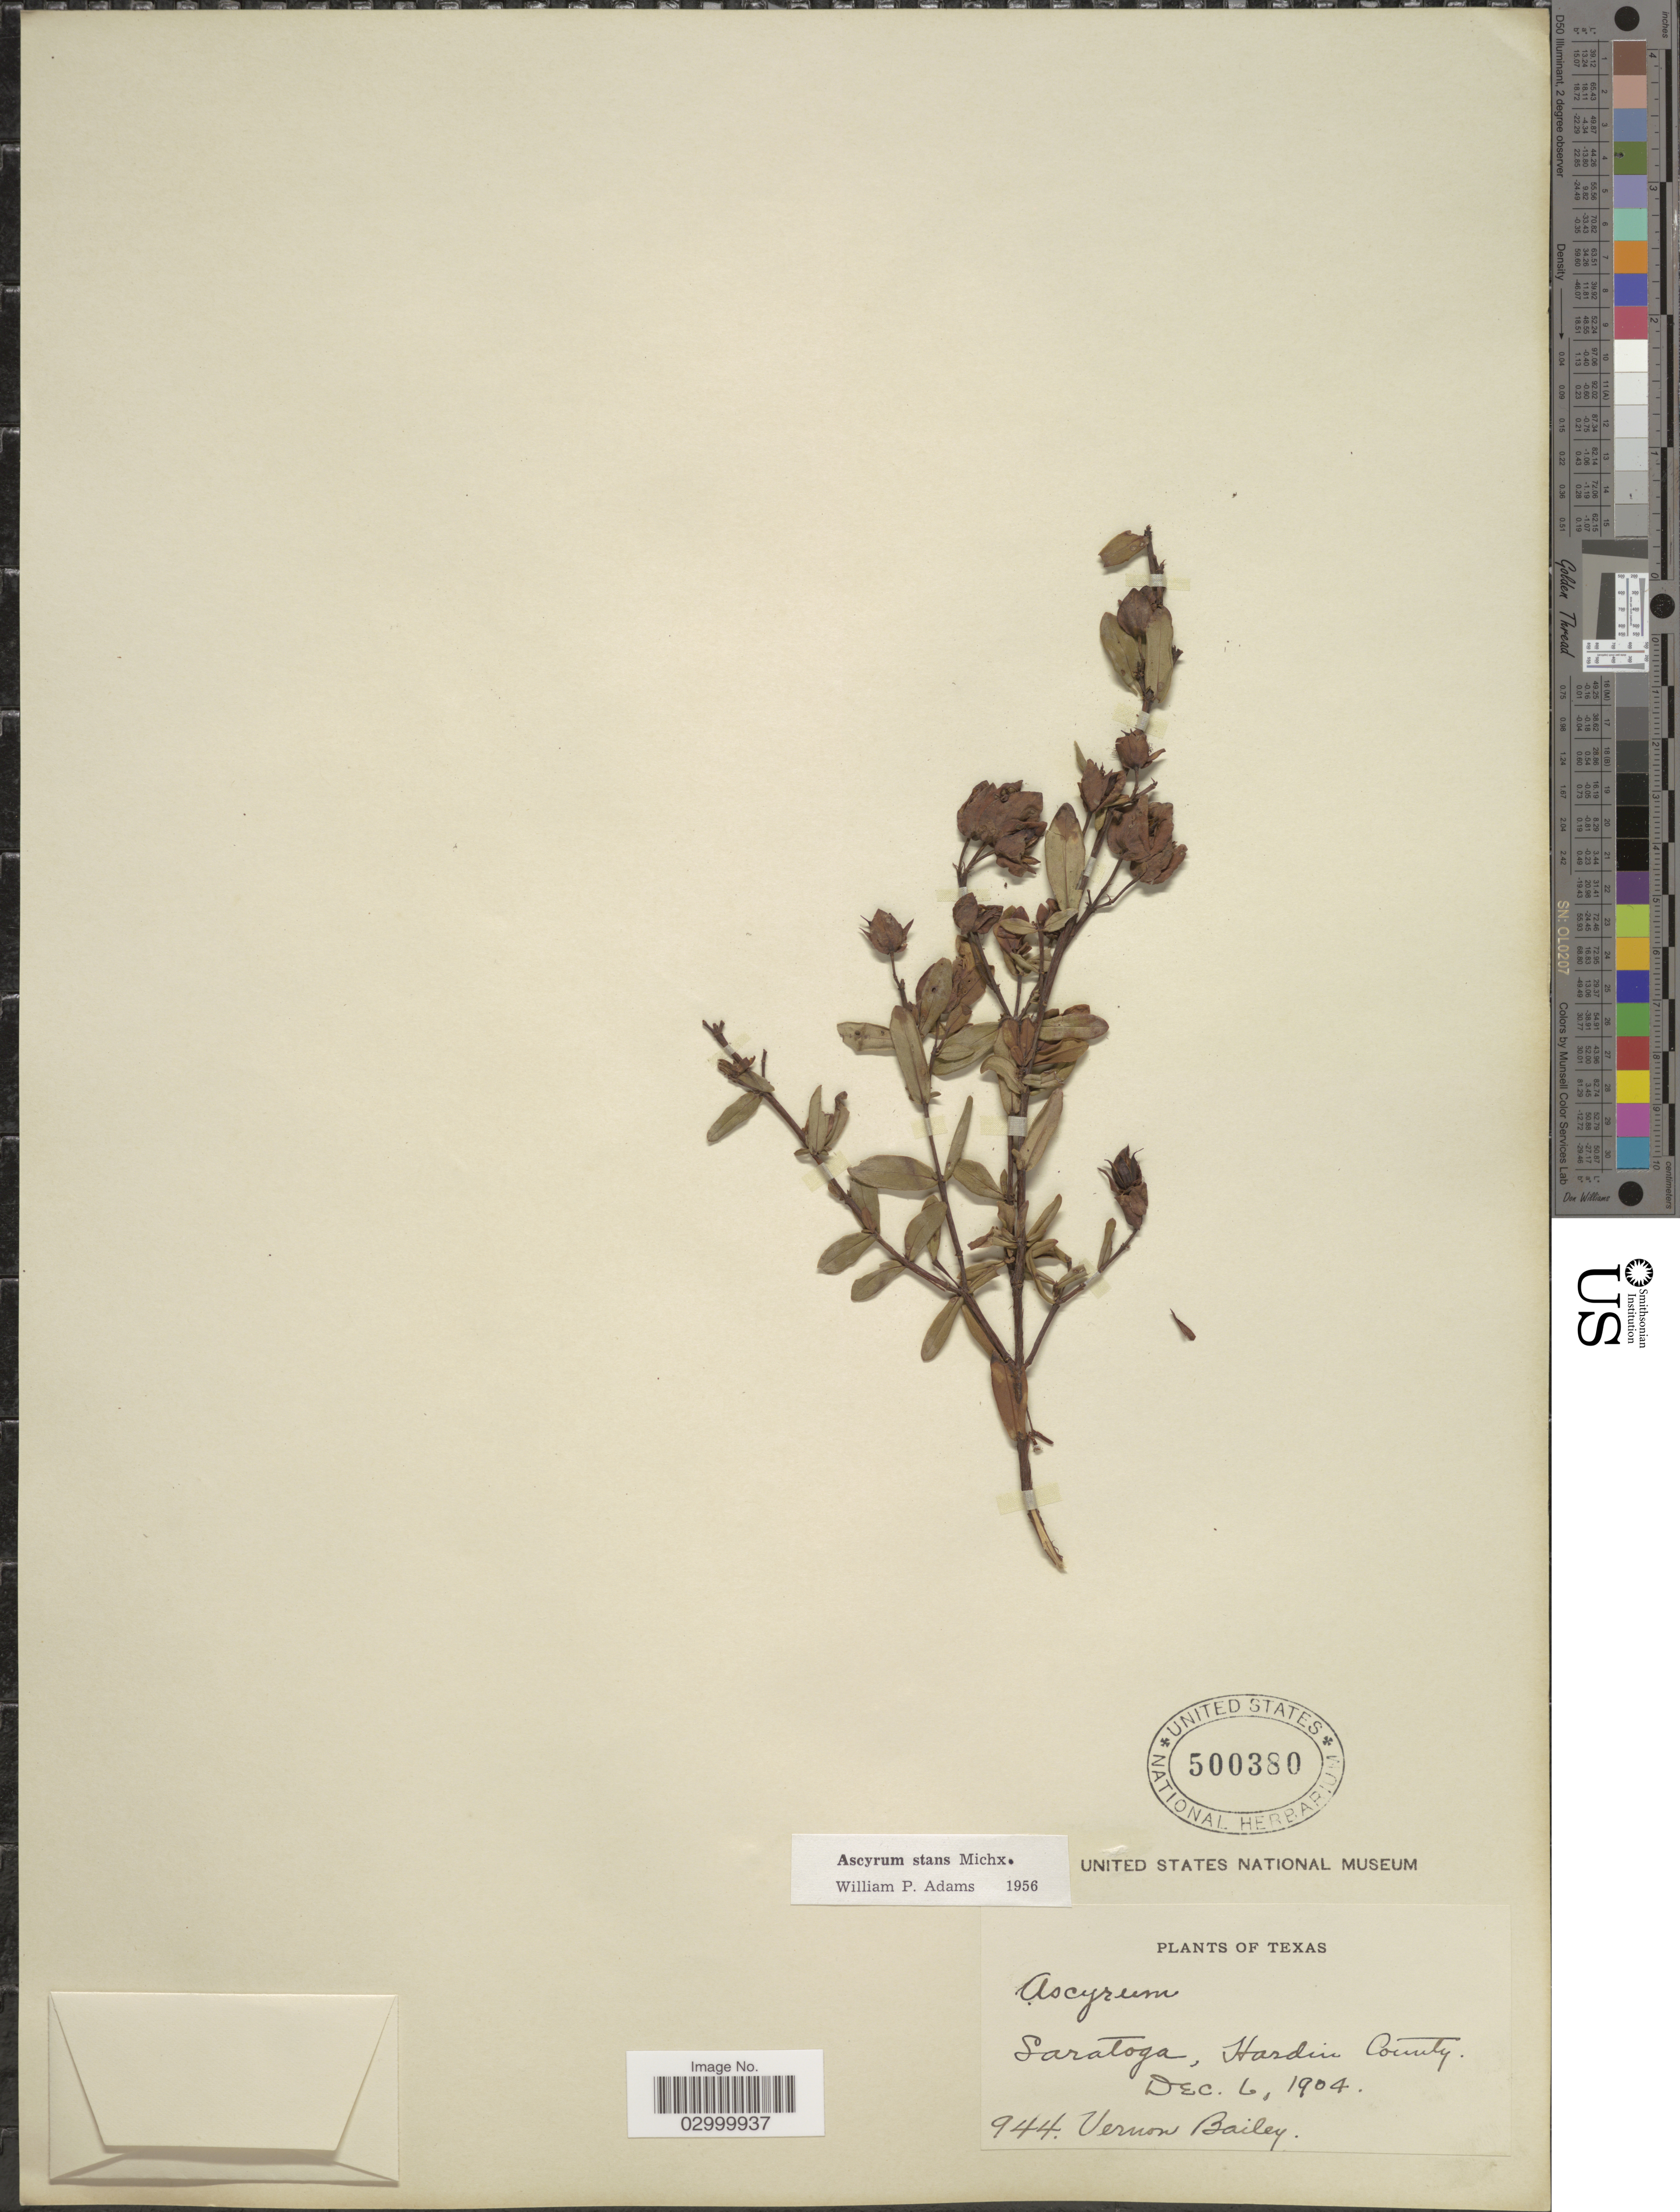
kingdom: Plantae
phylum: Tracheophyta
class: Magnoliopsida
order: Malpighiales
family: Hypericaceae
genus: Hypericum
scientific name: Hypericum crux-andreae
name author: (L.) Crantz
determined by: Strong, Mark T., (BOT), Smithsonian Institution - National Museum of Natural History (UNITED STATES)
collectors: V. O. Bailey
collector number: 944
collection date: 1904-12-06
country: United States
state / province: Texas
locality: Saratoga, Hardin County.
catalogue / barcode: US 500380